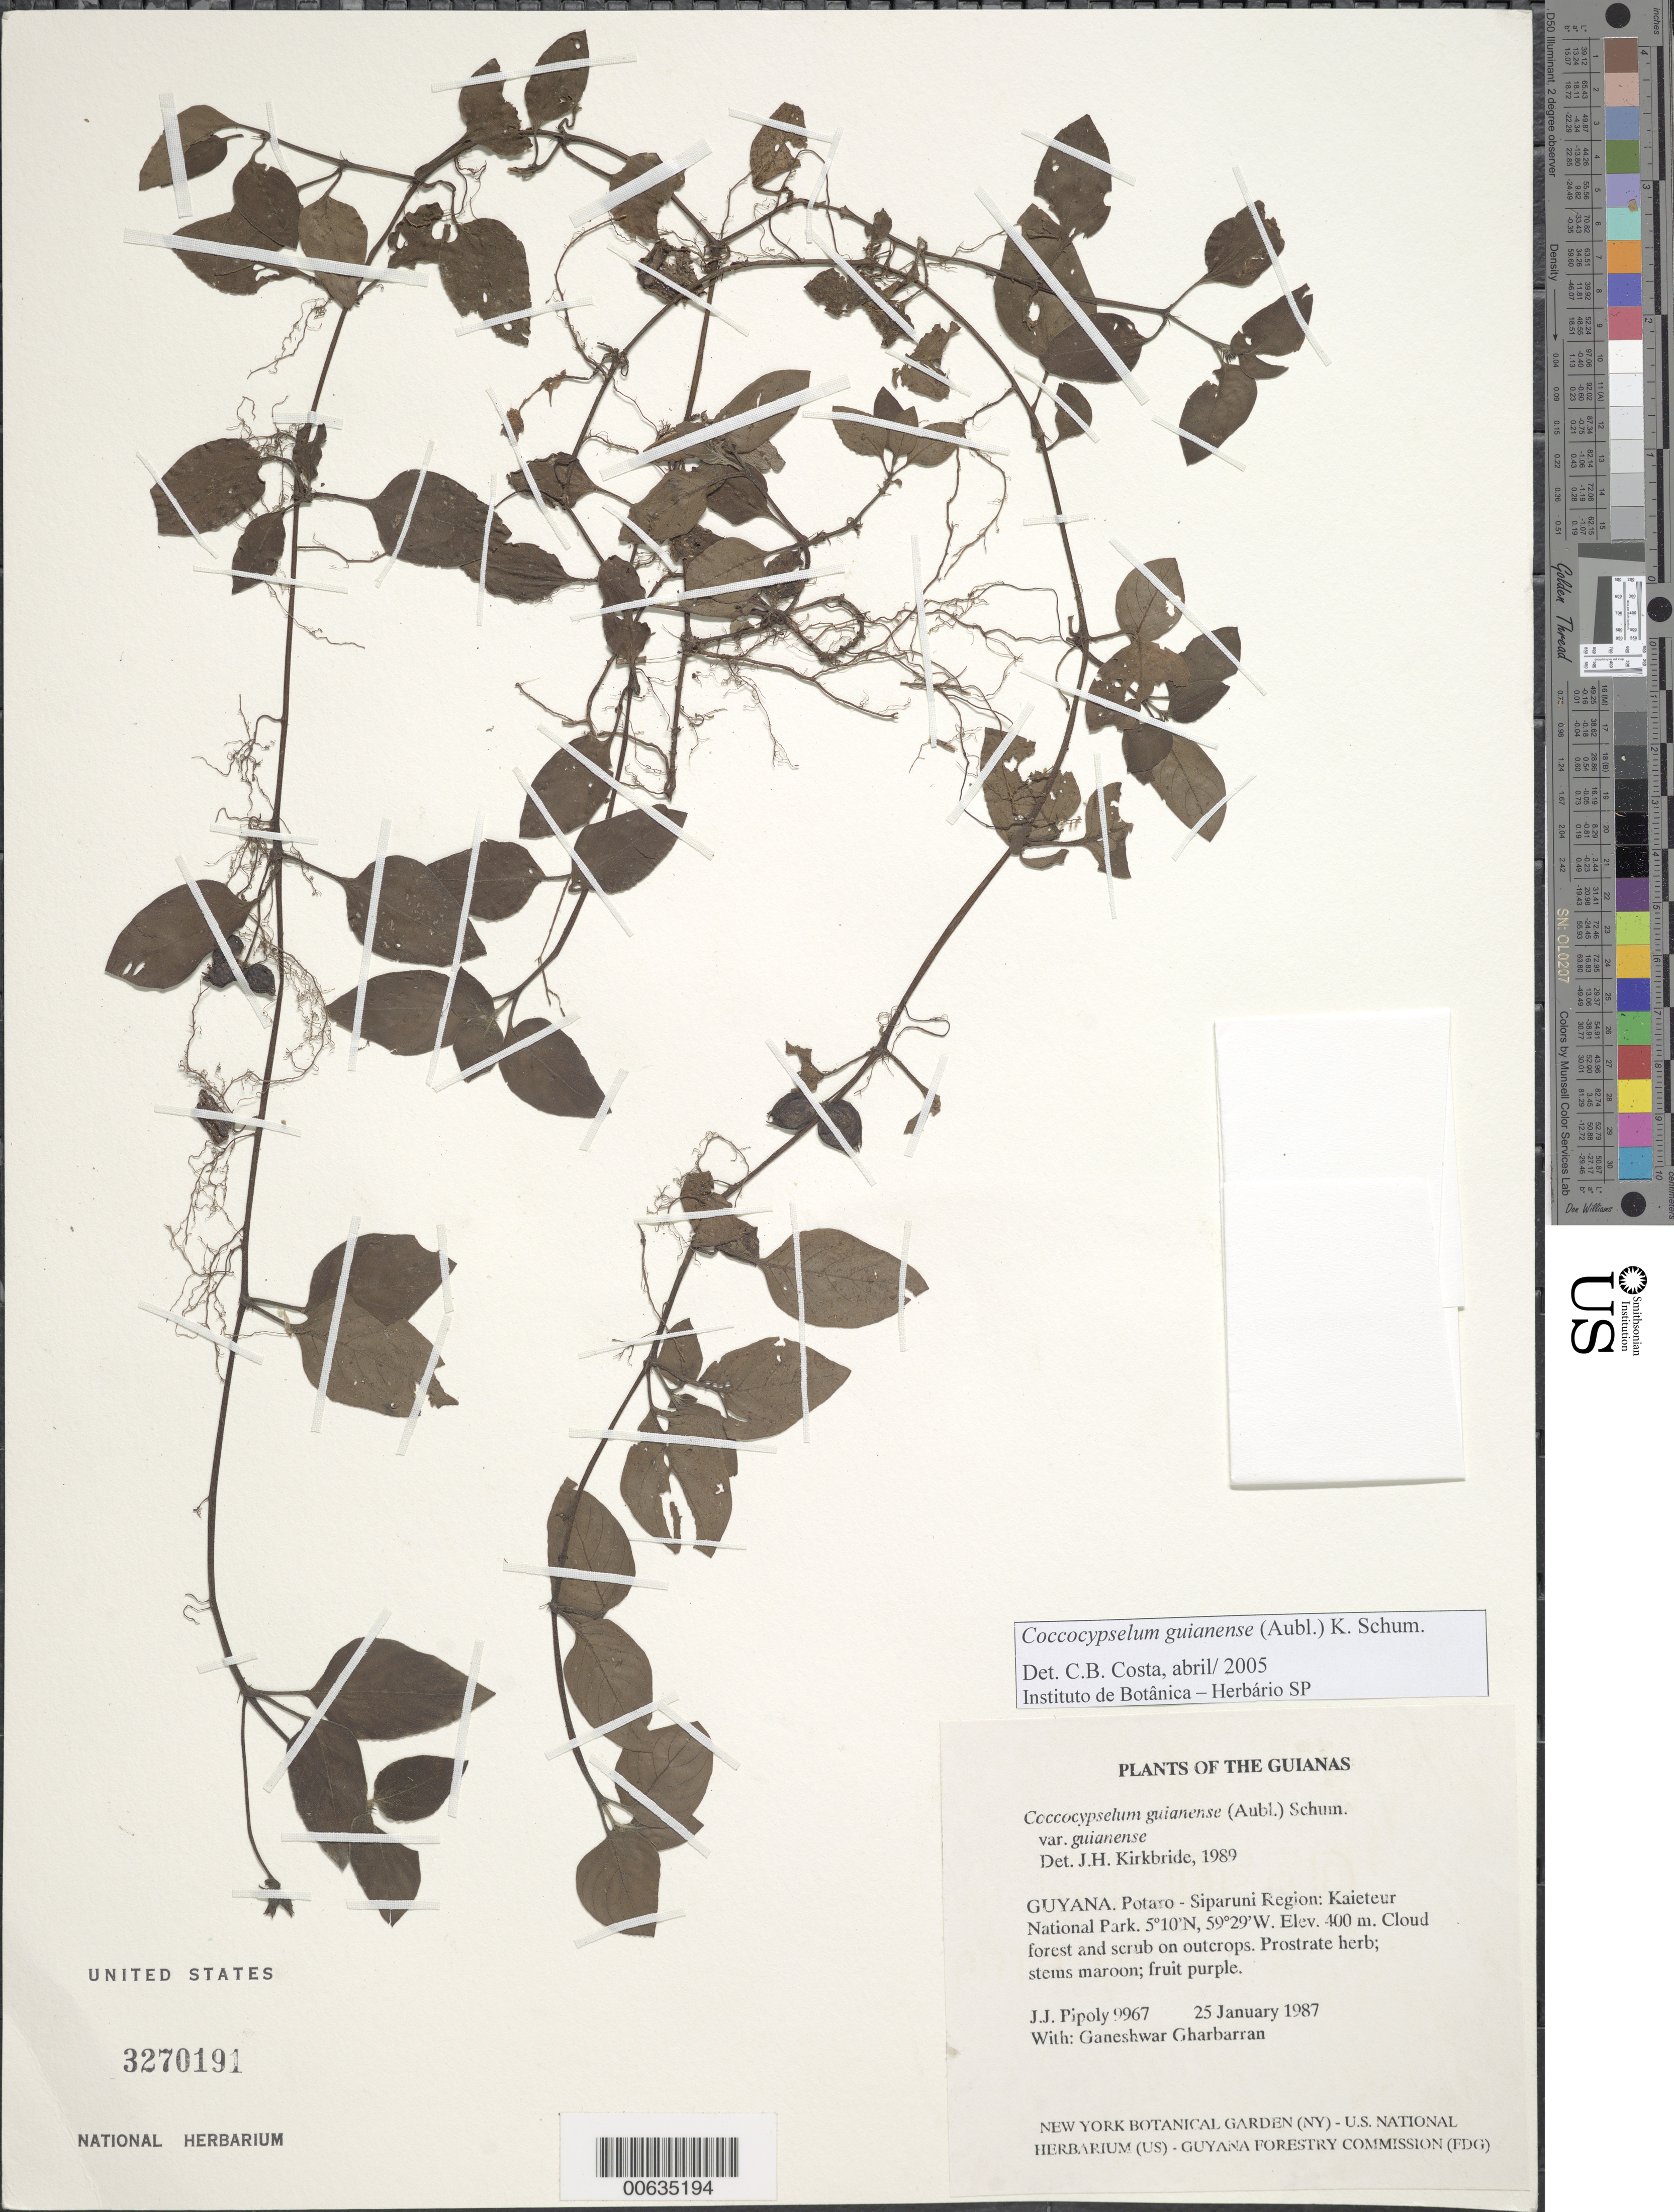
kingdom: Plantae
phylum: Tracheophyta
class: Magnoliopsida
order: Gentianales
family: Rubiaceae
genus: Coccocypselum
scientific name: Coccocypselum guianense var. guianense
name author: (Aubl.) K. Schum.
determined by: Kirkbride, J. H.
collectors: J. J. Pipoly & G. Gharbarran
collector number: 9967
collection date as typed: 25 January 1987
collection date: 1987-01-25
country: Guyana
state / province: Potaro-Siparuni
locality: Kaieteur National Park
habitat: Cloud forest and scrub on outcrops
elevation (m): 400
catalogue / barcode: US 3270191